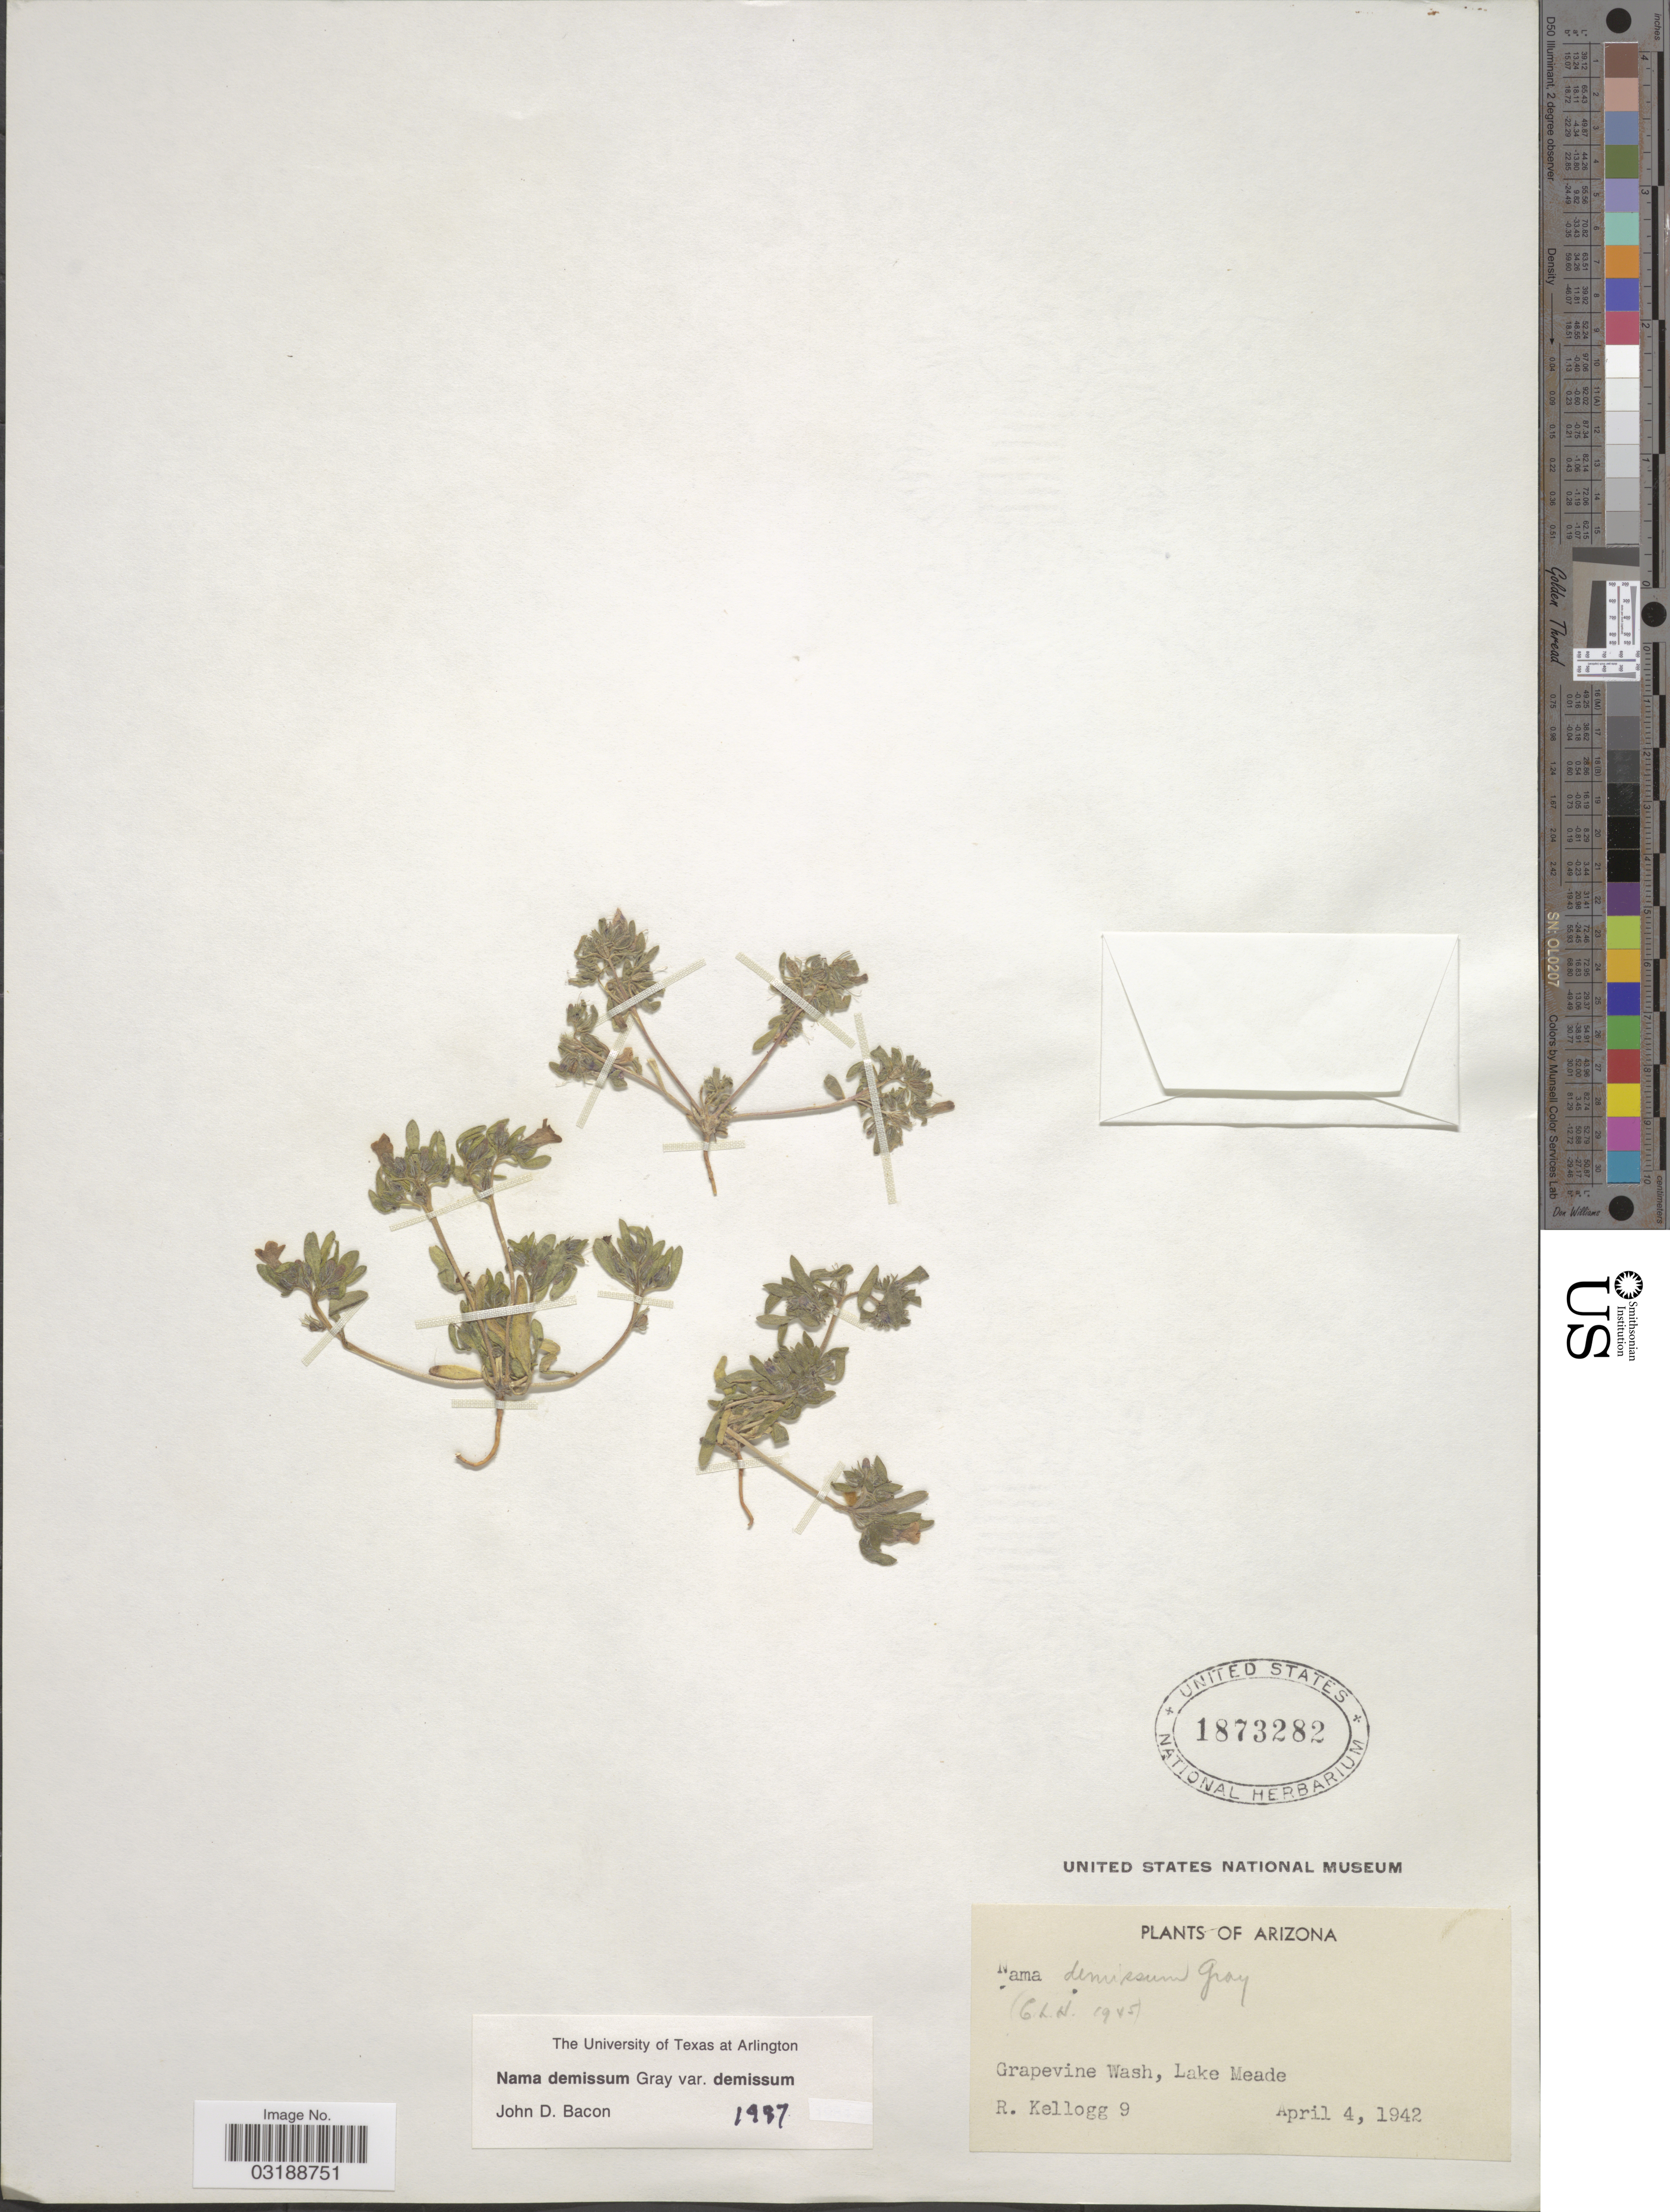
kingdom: Plantae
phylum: Tracheophyta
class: Magnoliopsida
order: Boraginales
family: Namaceae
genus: Nama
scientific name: Nama demissa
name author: A. Gray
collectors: R. Kellogg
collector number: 9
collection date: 1942-04-04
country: United States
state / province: Arizona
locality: Grapevine Wash, Lake Meade.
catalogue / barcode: US 1873282